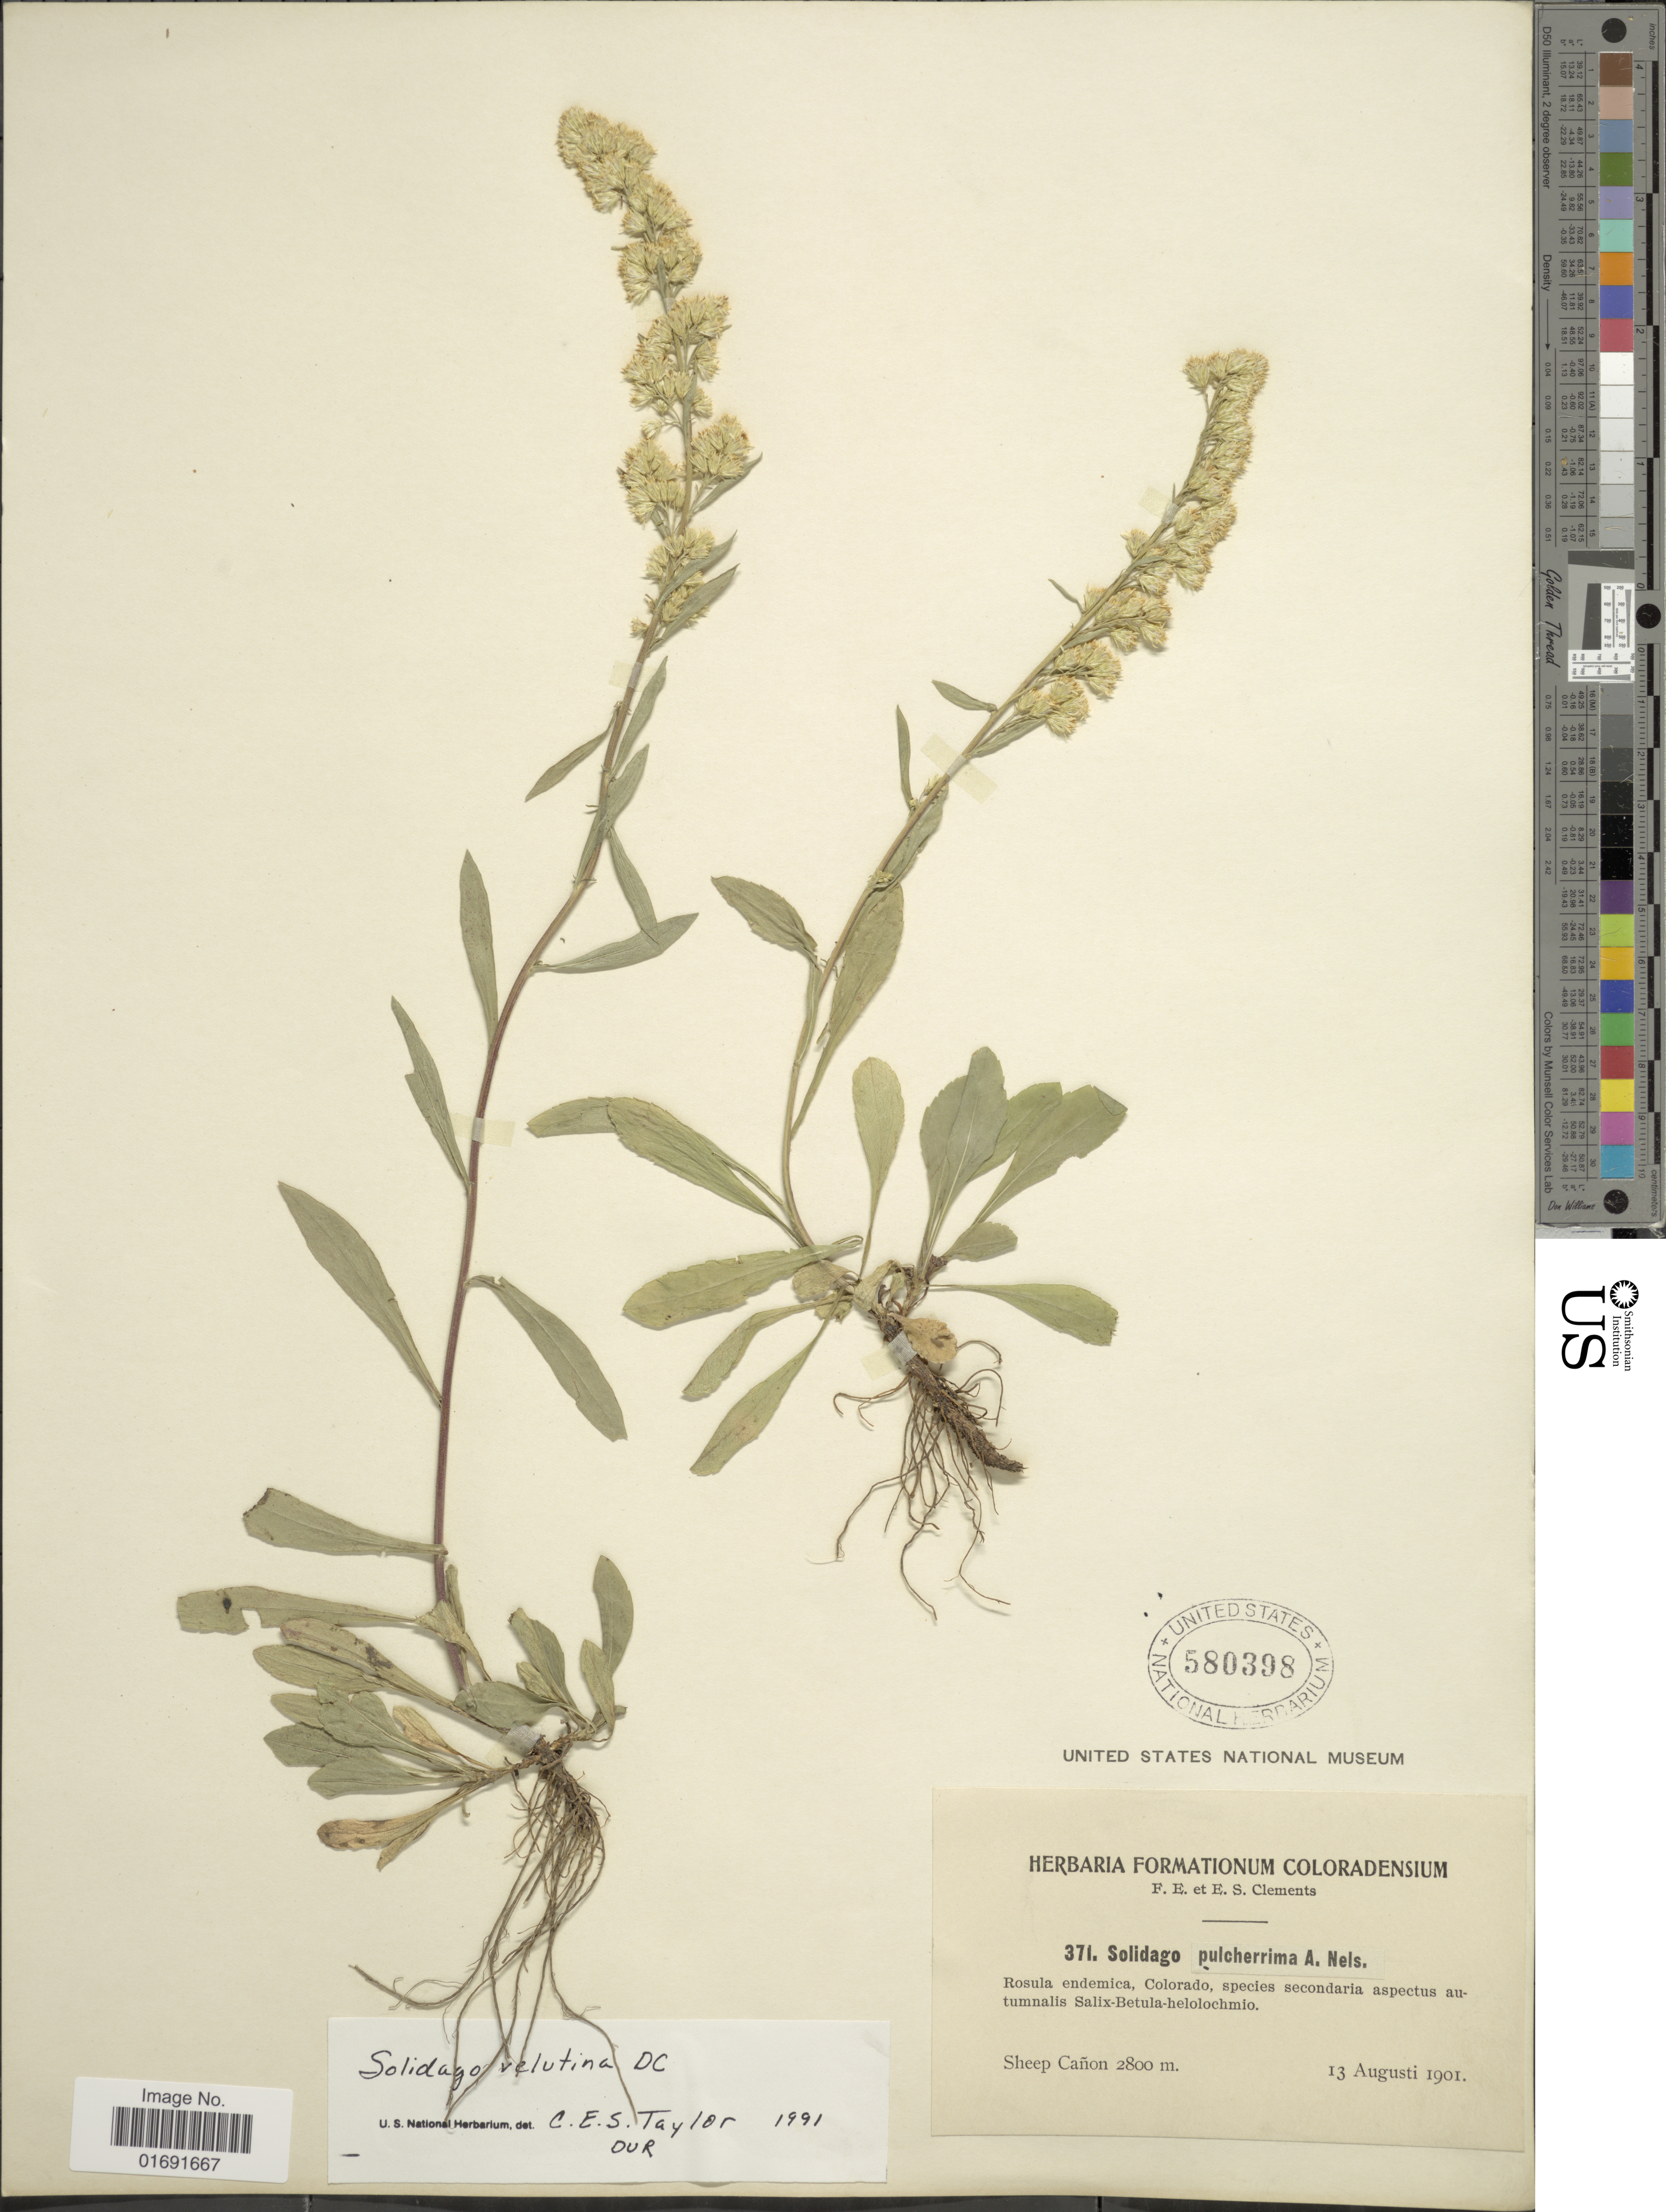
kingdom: Plantae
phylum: Tracheophyta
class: Magnoliopsida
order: Asterales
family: Asteraceae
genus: Solidago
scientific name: Solidago velutina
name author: DC.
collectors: F. E. Clements & E. S. Clements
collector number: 371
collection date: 1901-08-13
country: United States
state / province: Colorado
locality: Rosula endemica, Sheep Canon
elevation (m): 2800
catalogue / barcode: US 580398